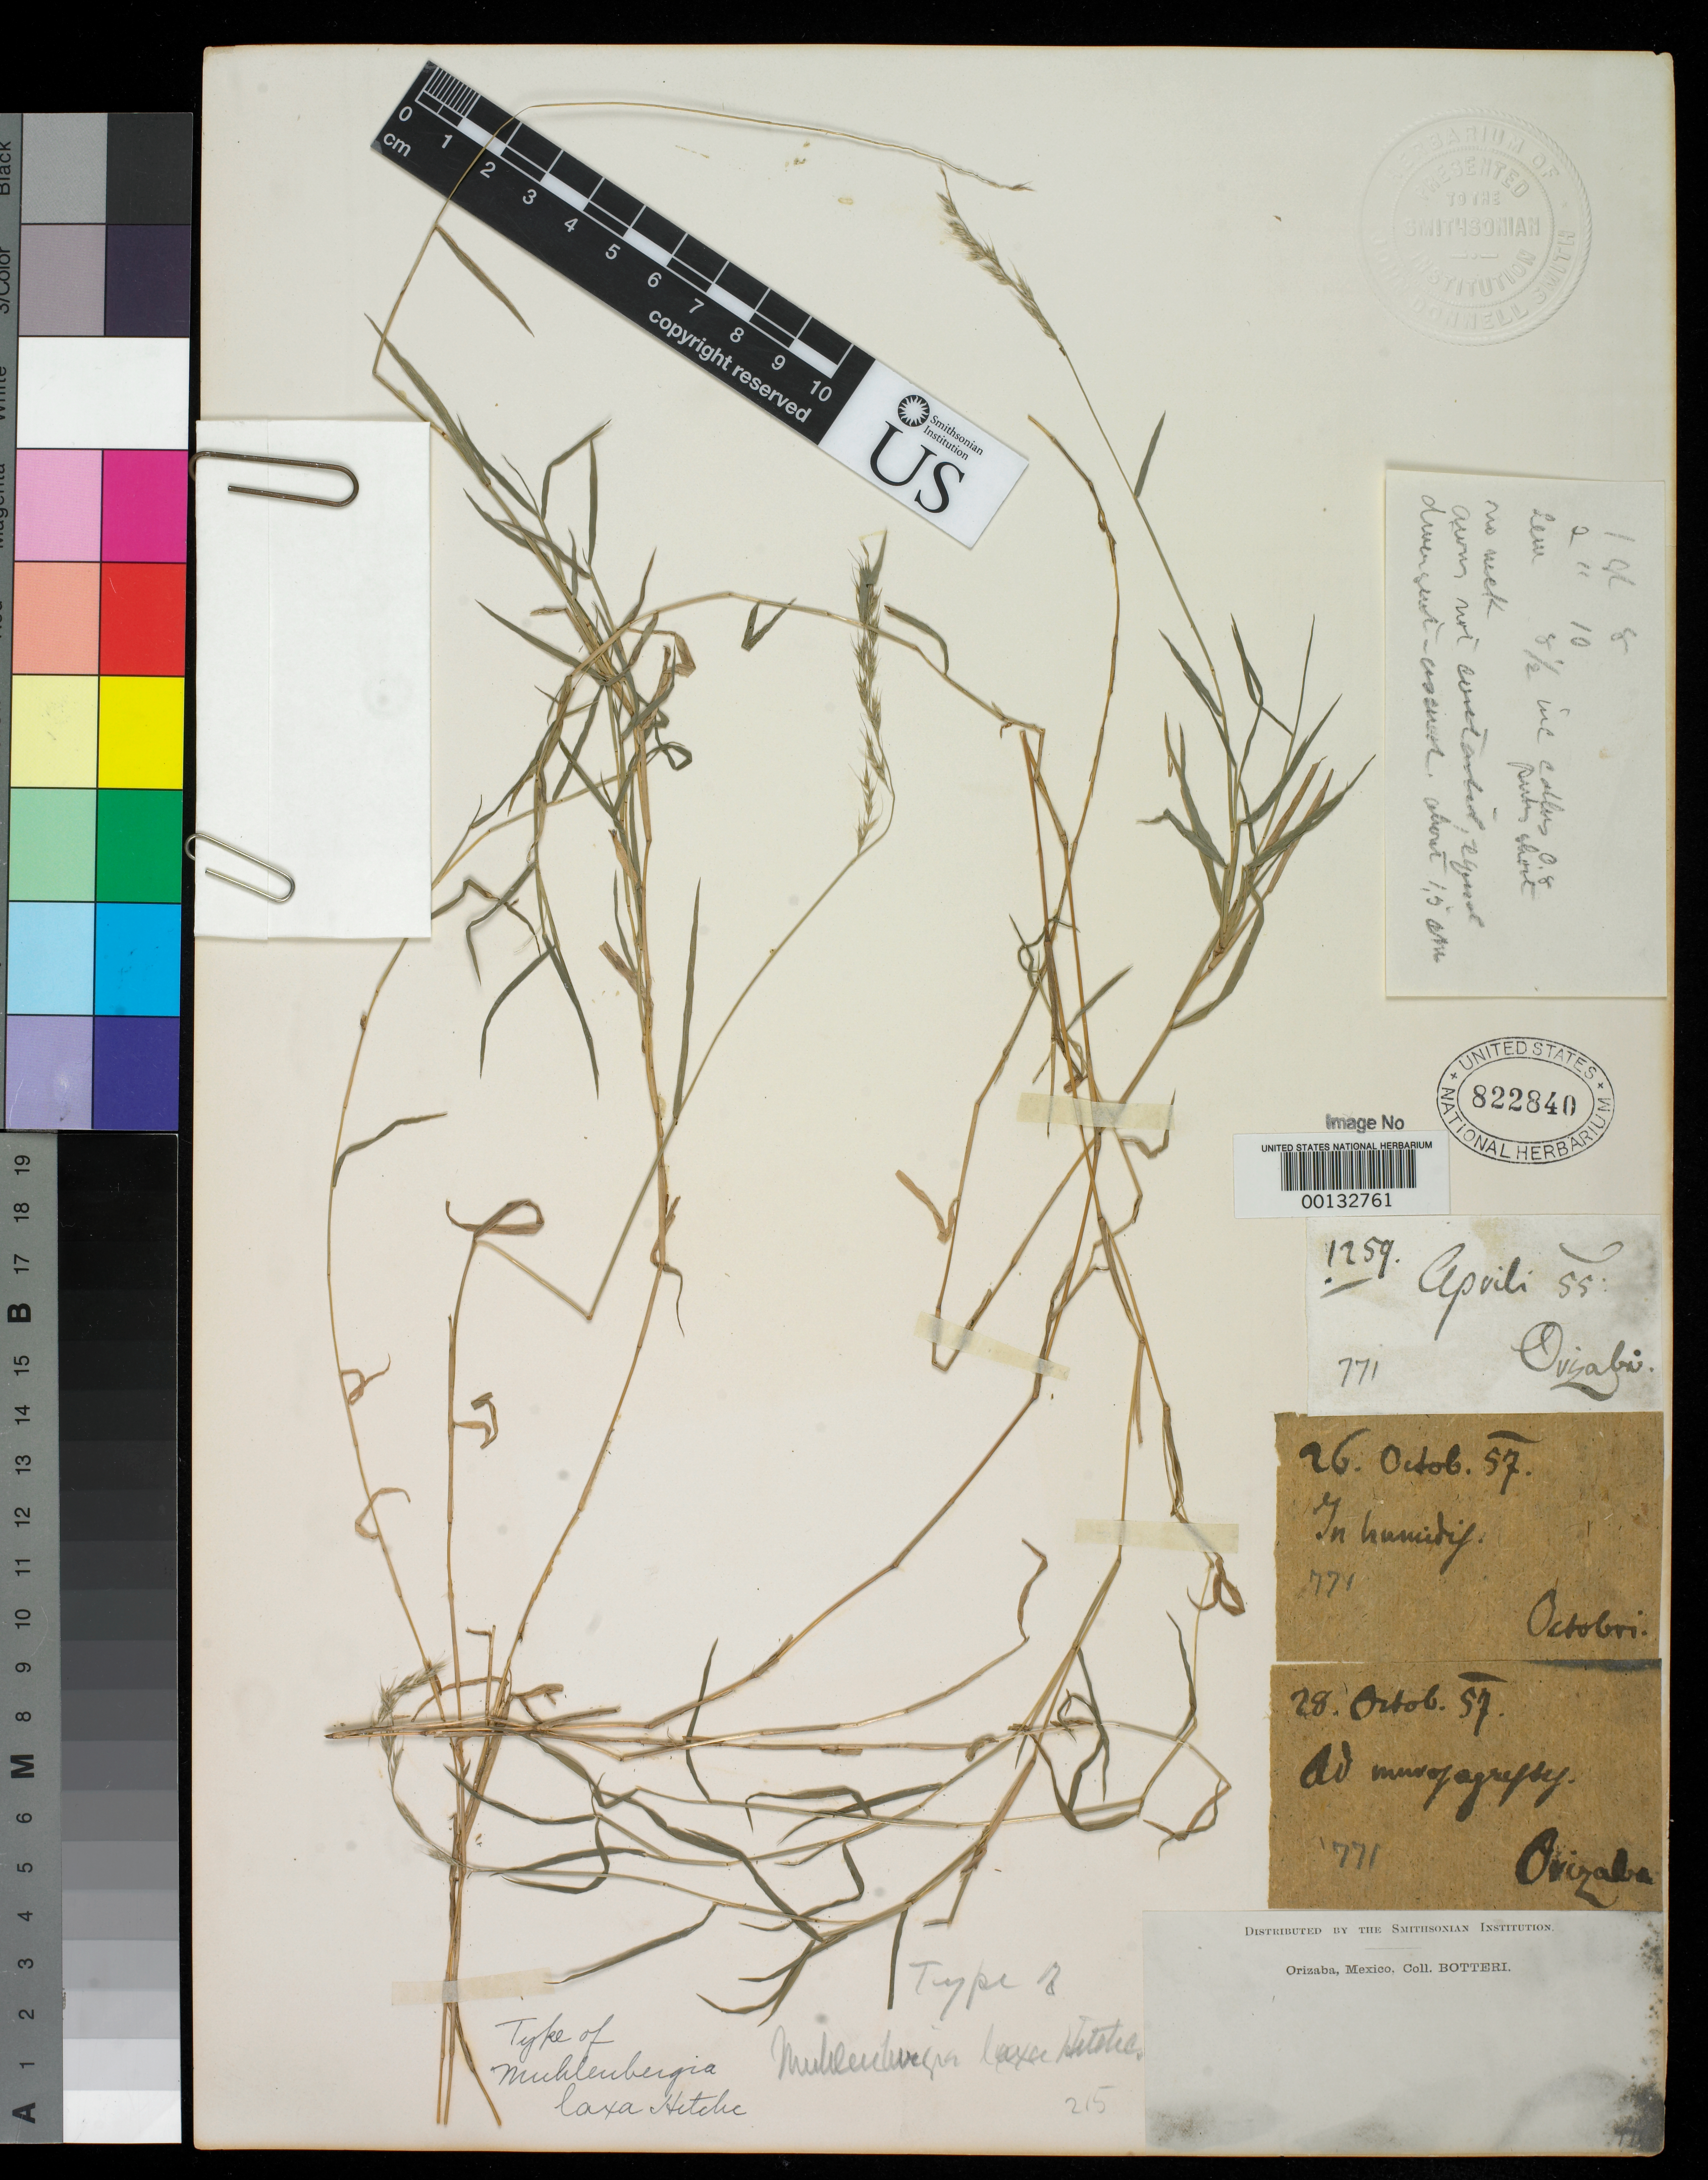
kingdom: Plantae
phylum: Tracheophyta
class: Liliopsida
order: Poales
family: Poaceae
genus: Muhlenbergia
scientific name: Muhlenbergia laxa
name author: Hitchc.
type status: Holotype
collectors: M. Botteri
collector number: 1259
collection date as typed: Oct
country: Mexico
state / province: Veracruz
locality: Orizaba.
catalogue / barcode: US 822840